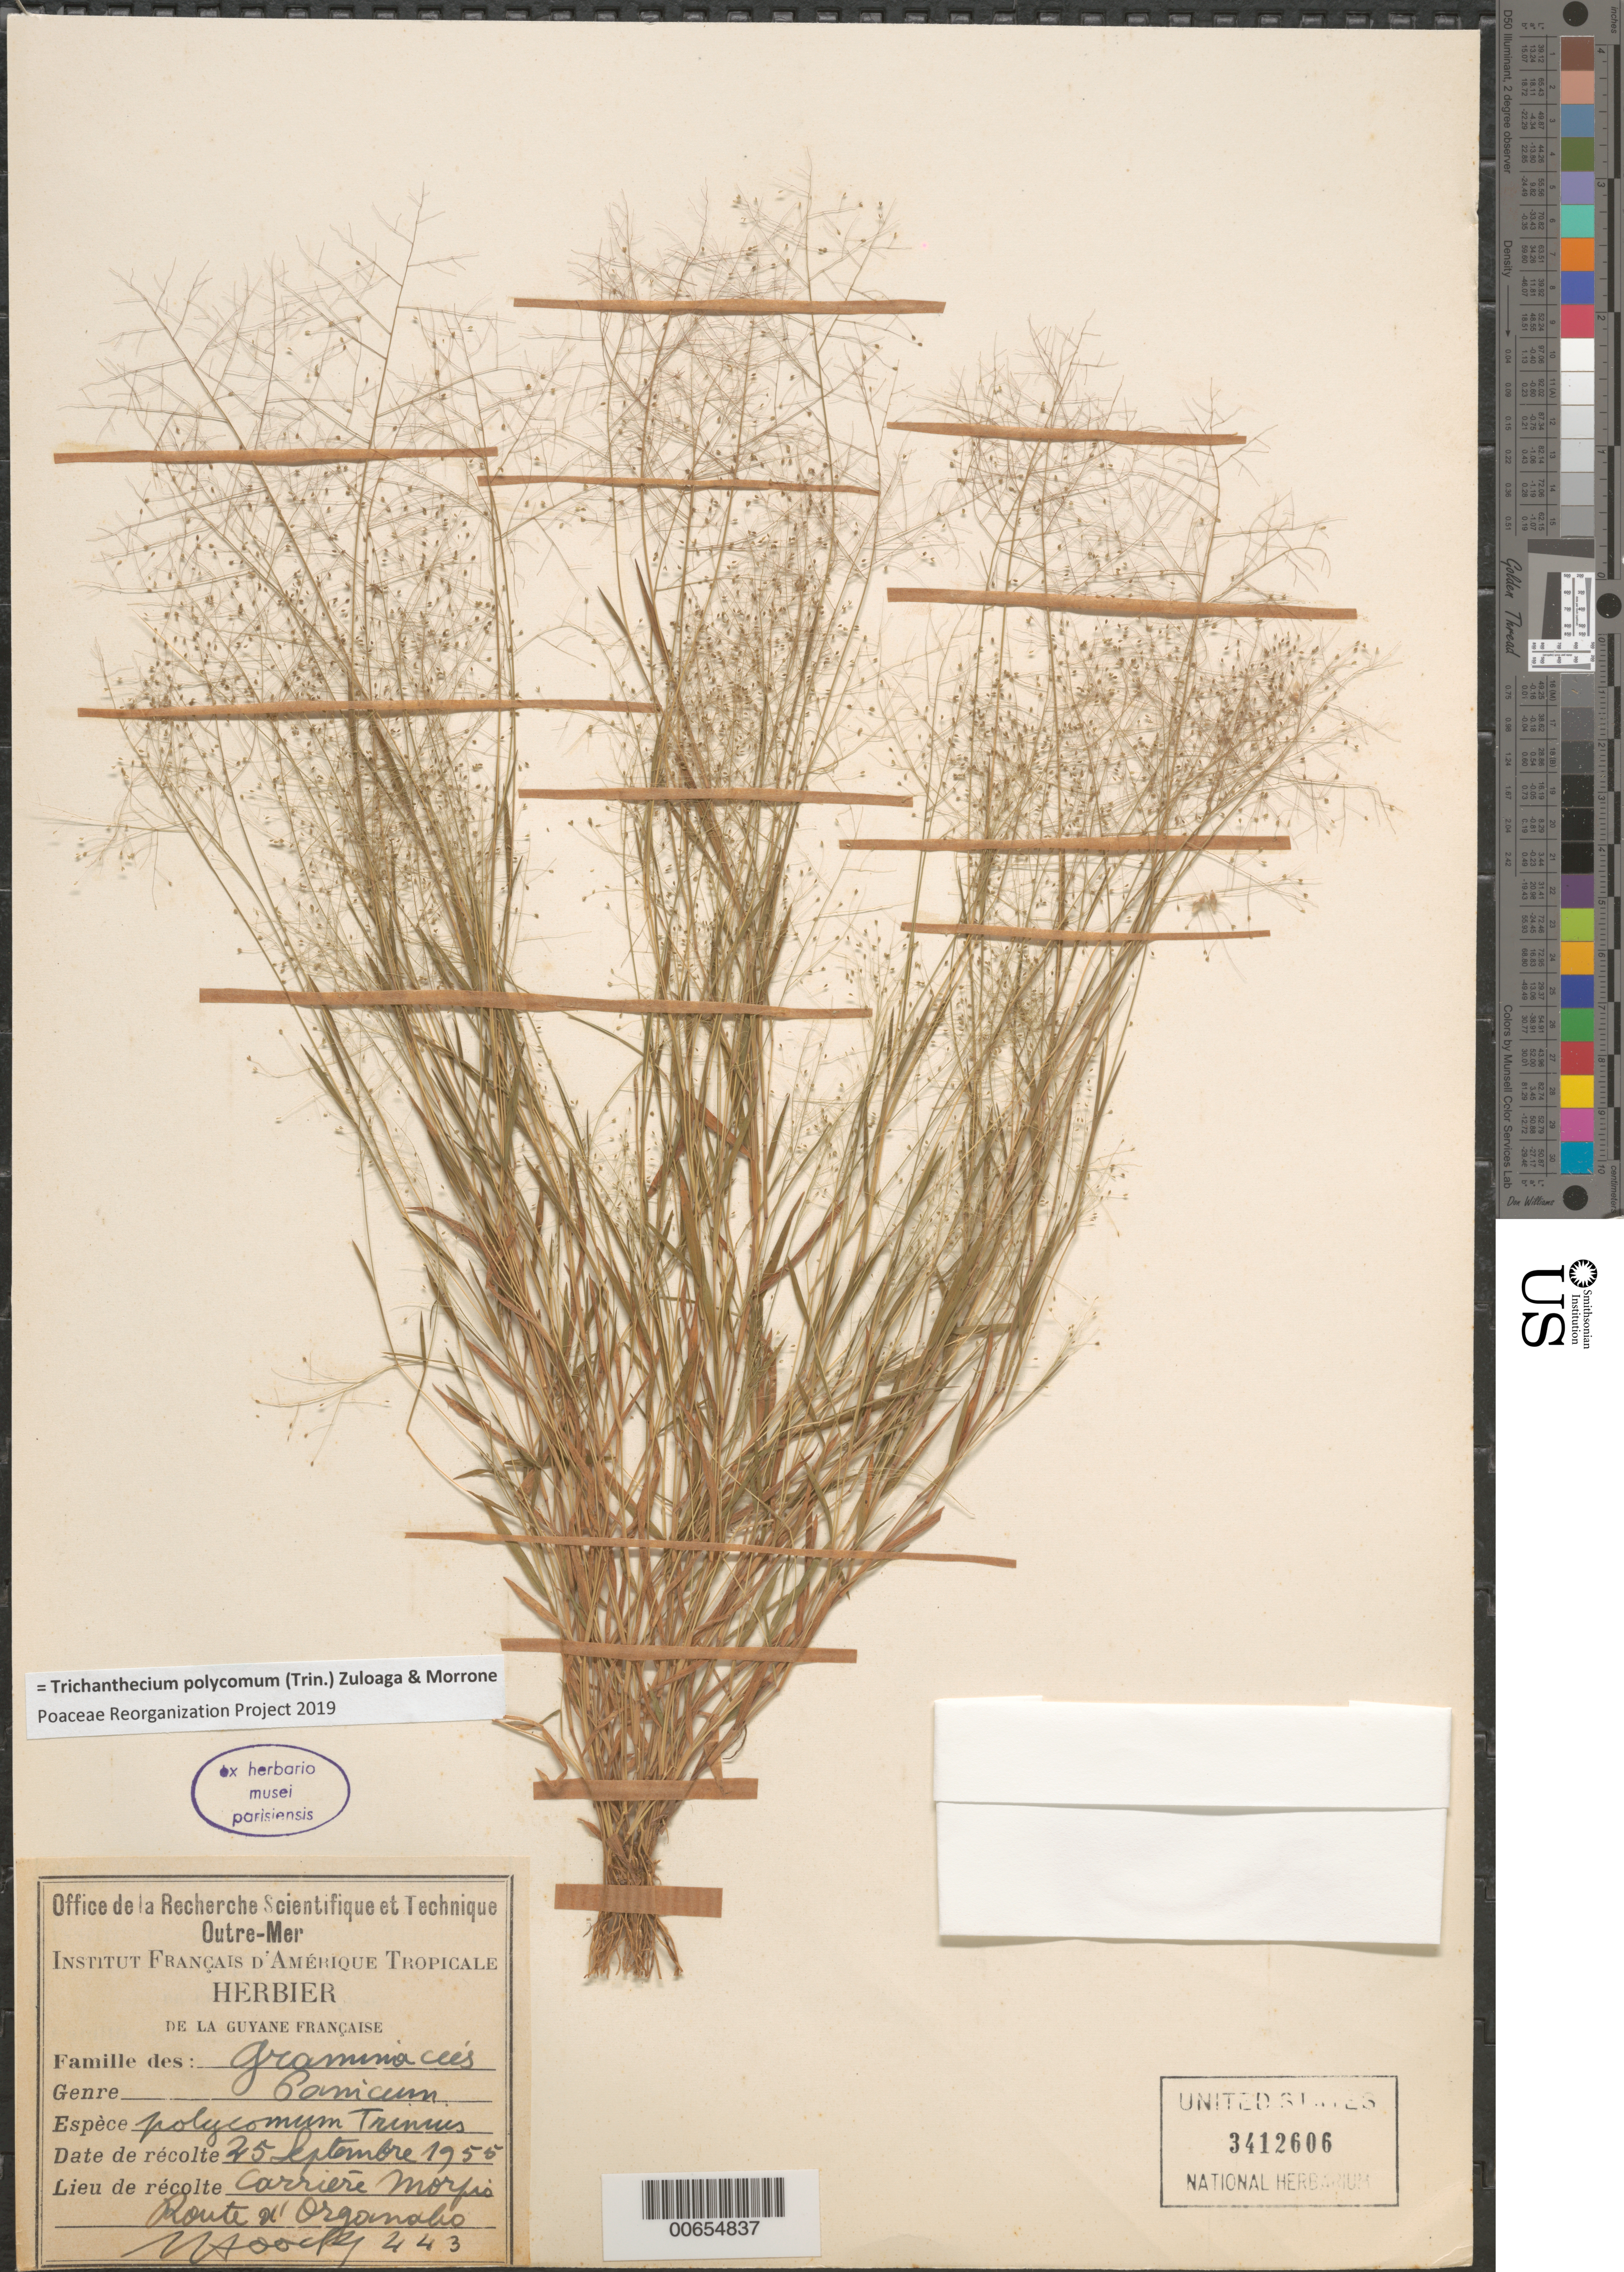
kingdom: Plantae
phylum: Tracheophyta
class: Liliopsida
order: Poales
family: Poaceae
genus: Trichanthecium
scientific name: Trichanthecium polycomum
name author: (Trin.) Zuloaga & Morrone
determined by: Poaceae Reorganization Project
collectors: J. Hoock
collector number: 443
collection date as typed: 25-Sep-55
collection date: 1955-09-25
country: French Guiana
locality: Route d'Organabo, carriere Morpio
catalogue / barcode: US 3412606